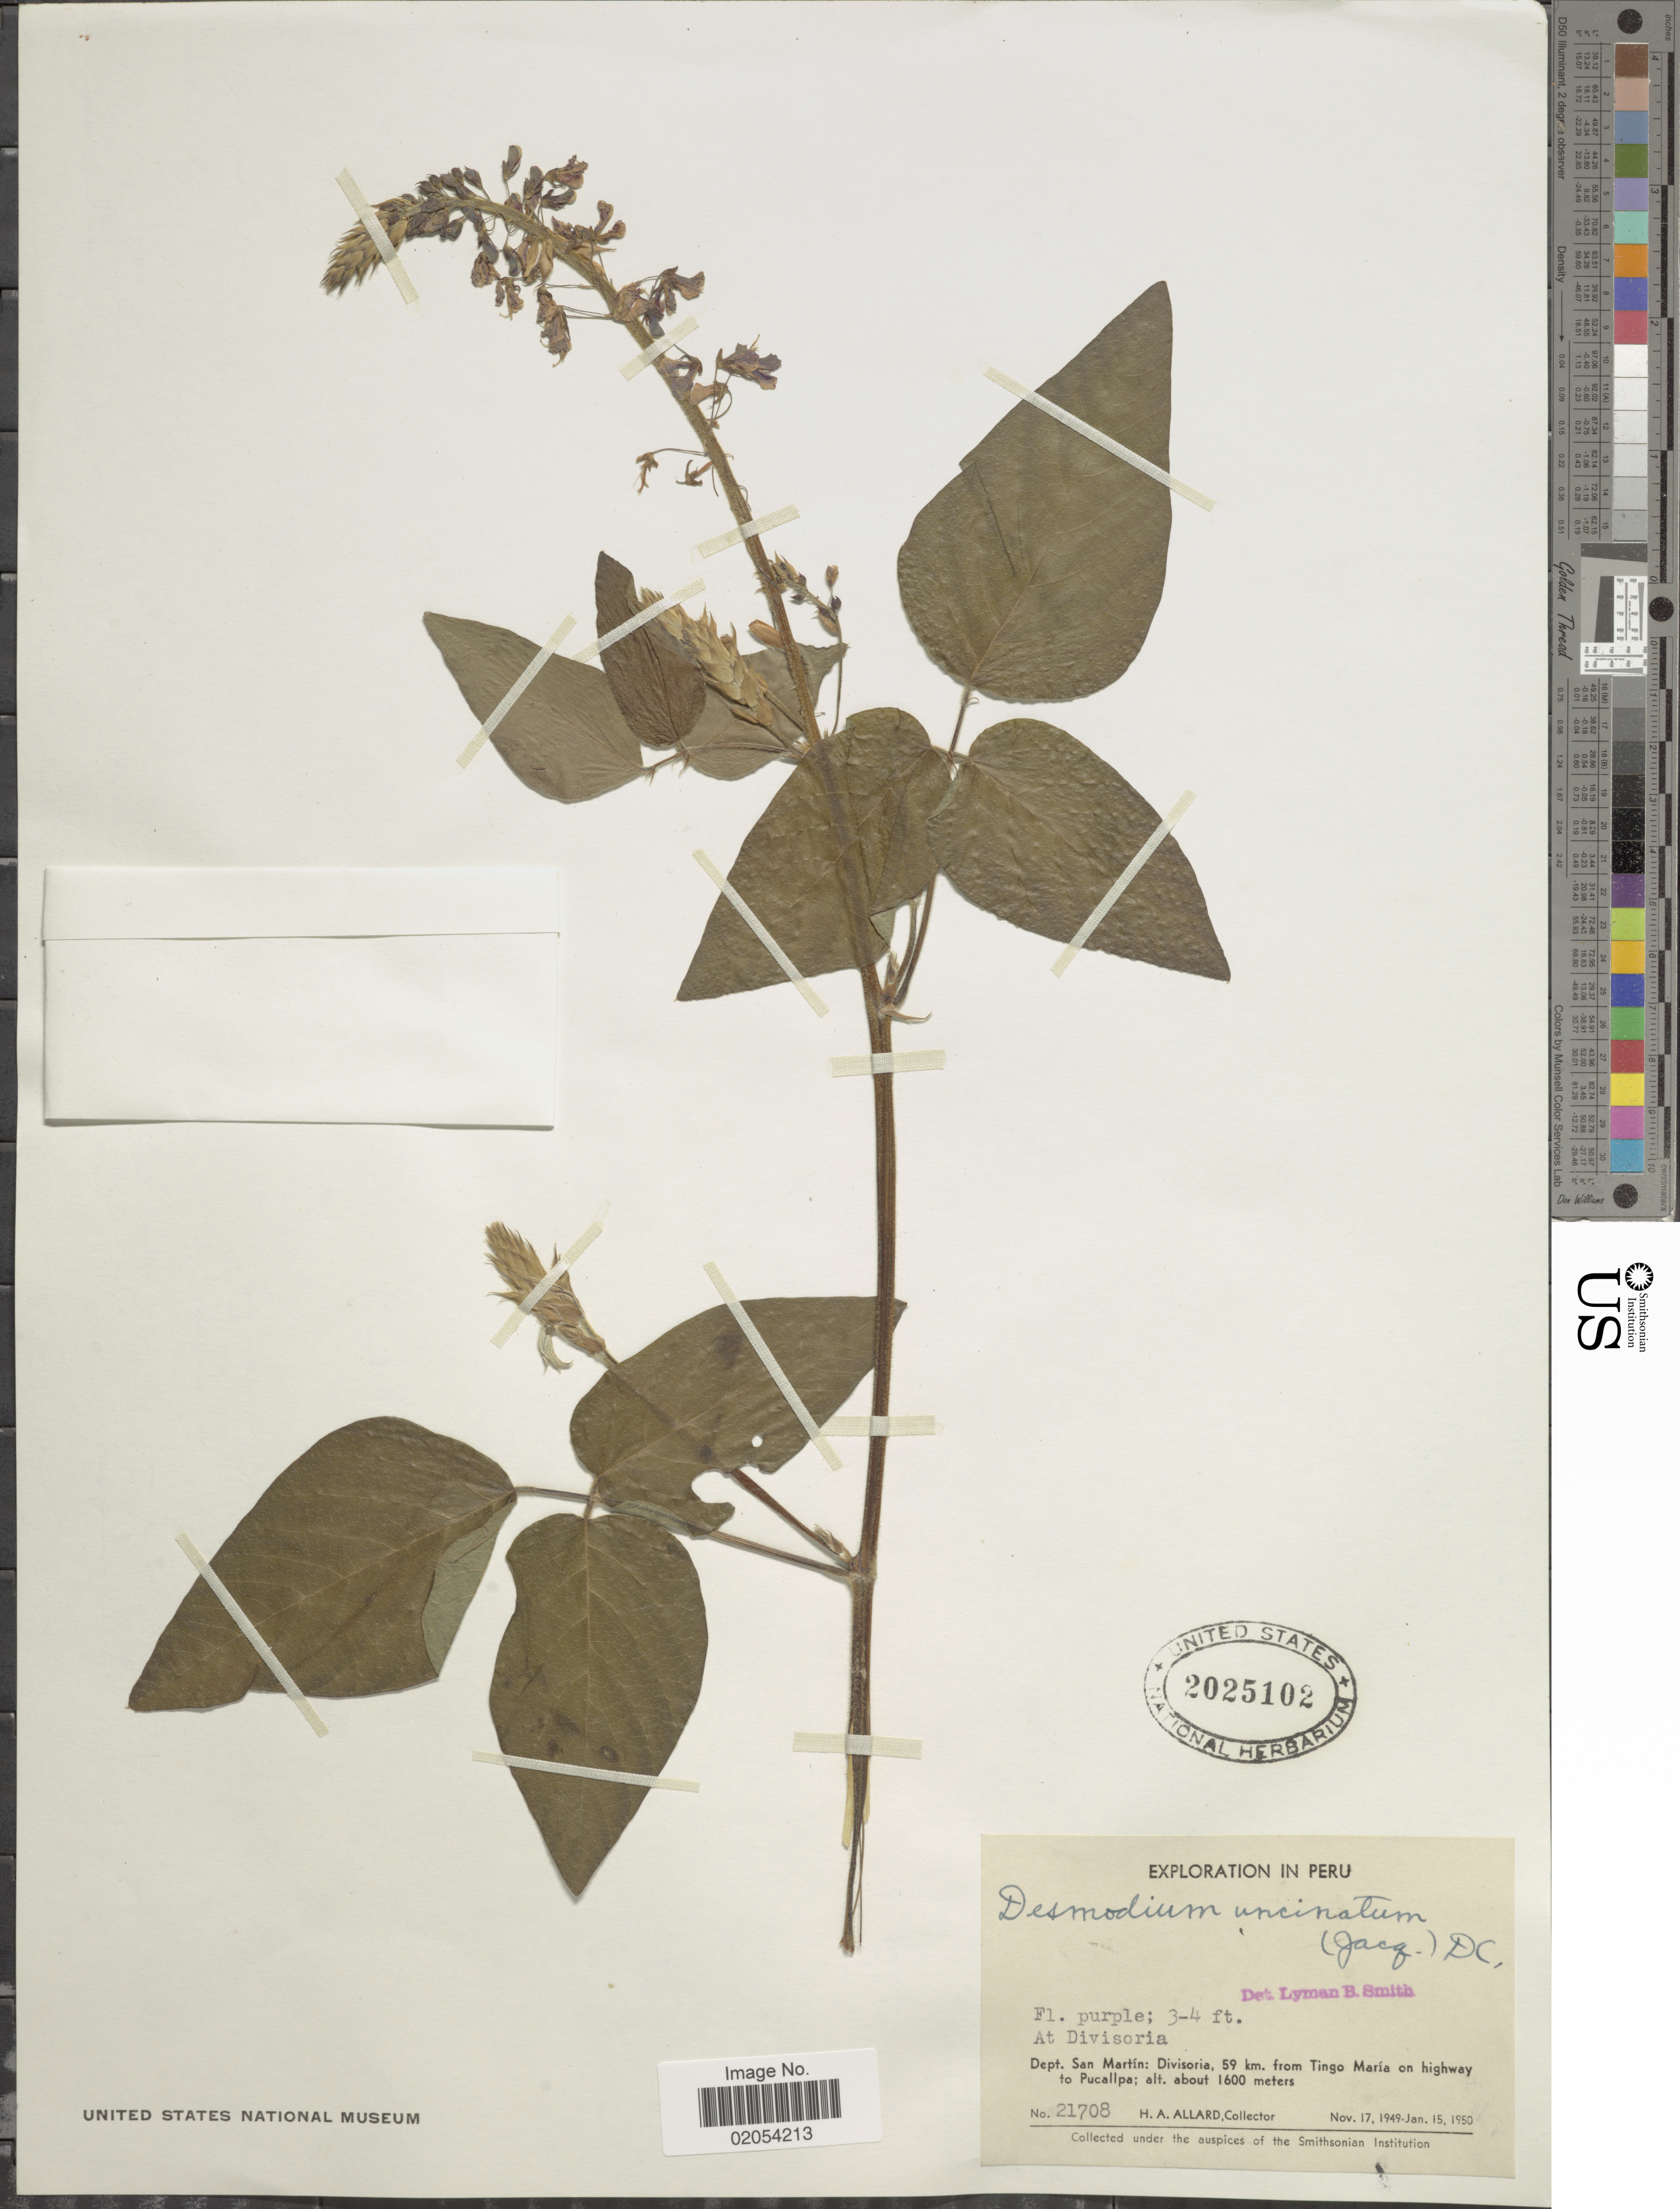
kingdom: Plantae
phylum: Tracheophyta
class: Magnoliopsida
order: Fabales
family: Fabaceae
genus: Desmodium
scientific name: Desmodium uncinatum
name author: (Jacq.) DC.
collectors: H. A. Allard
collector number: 21708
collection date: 1949-11-17/1950-01-15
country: Peru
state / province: San Martín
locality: Dept. San Martin: Divisoria, 59 km from. Ringo Maria on highway to Pucallpa.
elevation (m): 1600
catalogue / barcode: US 2025102